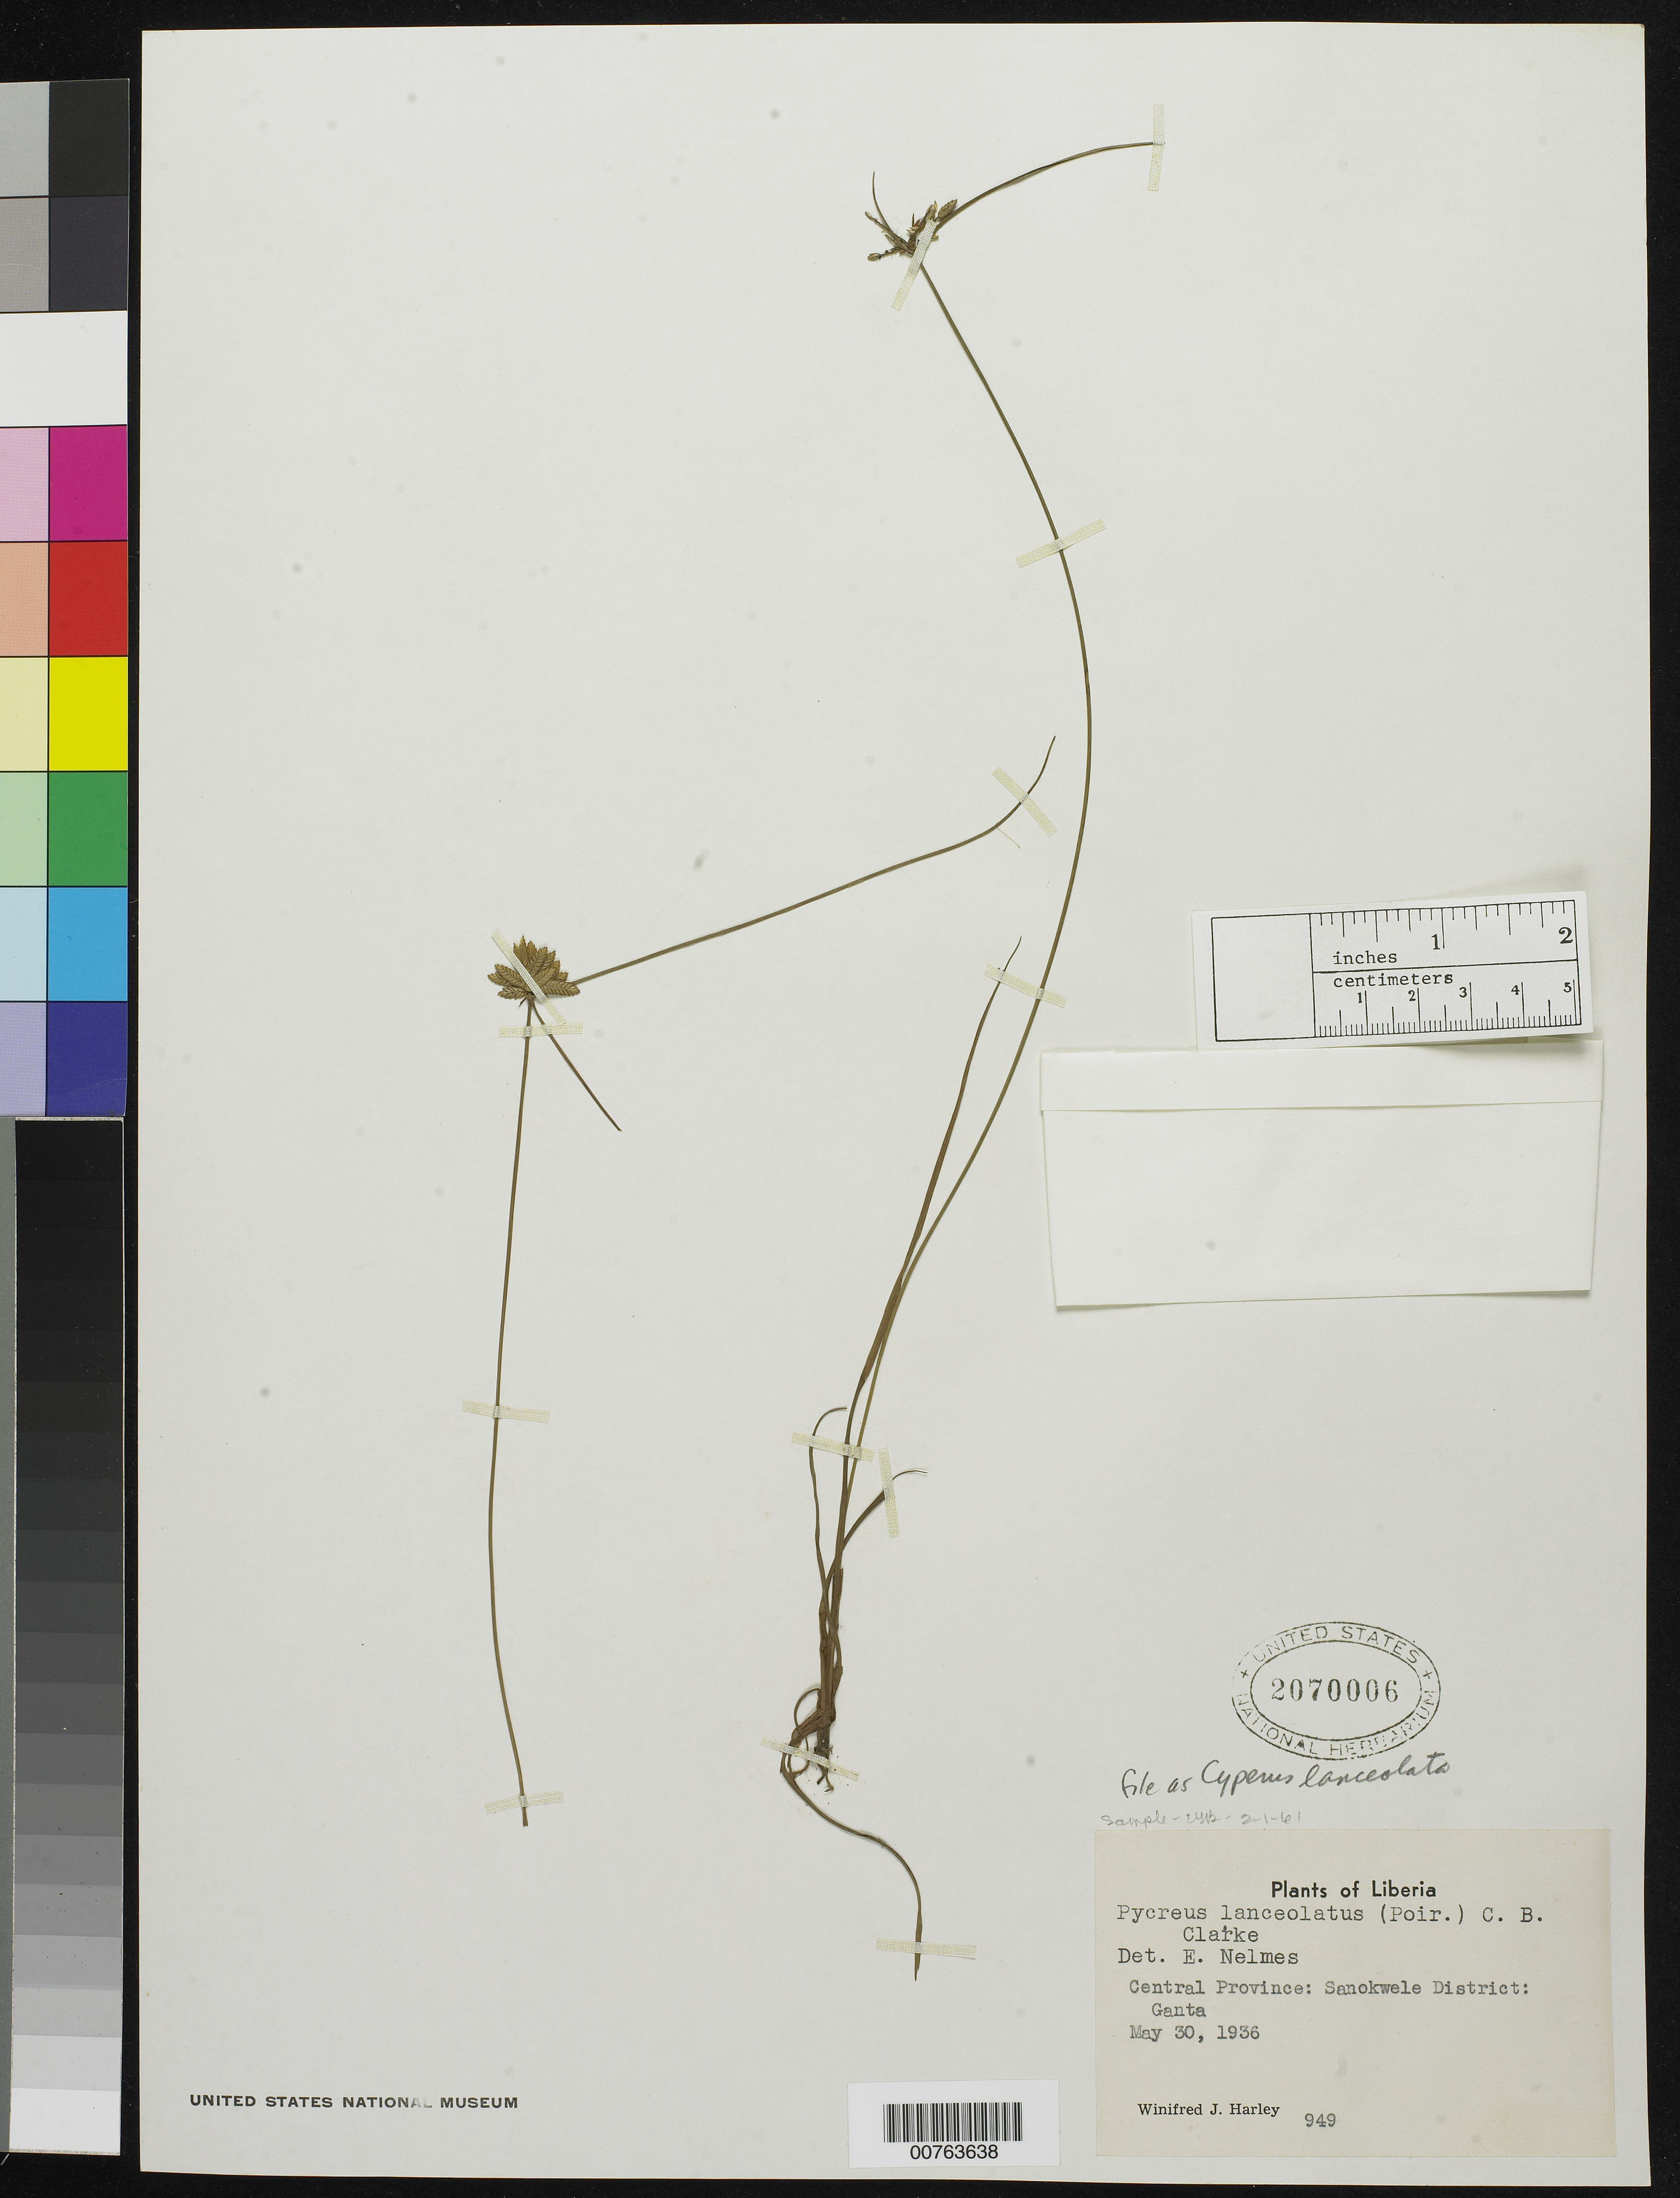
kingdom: Plantae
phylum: Tracheophyta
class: Liliopsida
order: Poales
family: Cyperaceae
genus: Cyperus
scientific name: Cyperus lanceolatus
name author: Poir.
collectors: W. Harley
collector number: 949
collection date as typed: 30 May 1936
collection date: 1936-05-30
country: Liberia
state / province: Nimba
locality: Central Province: Sanokwele District, Ganta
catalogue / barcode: US 2070006